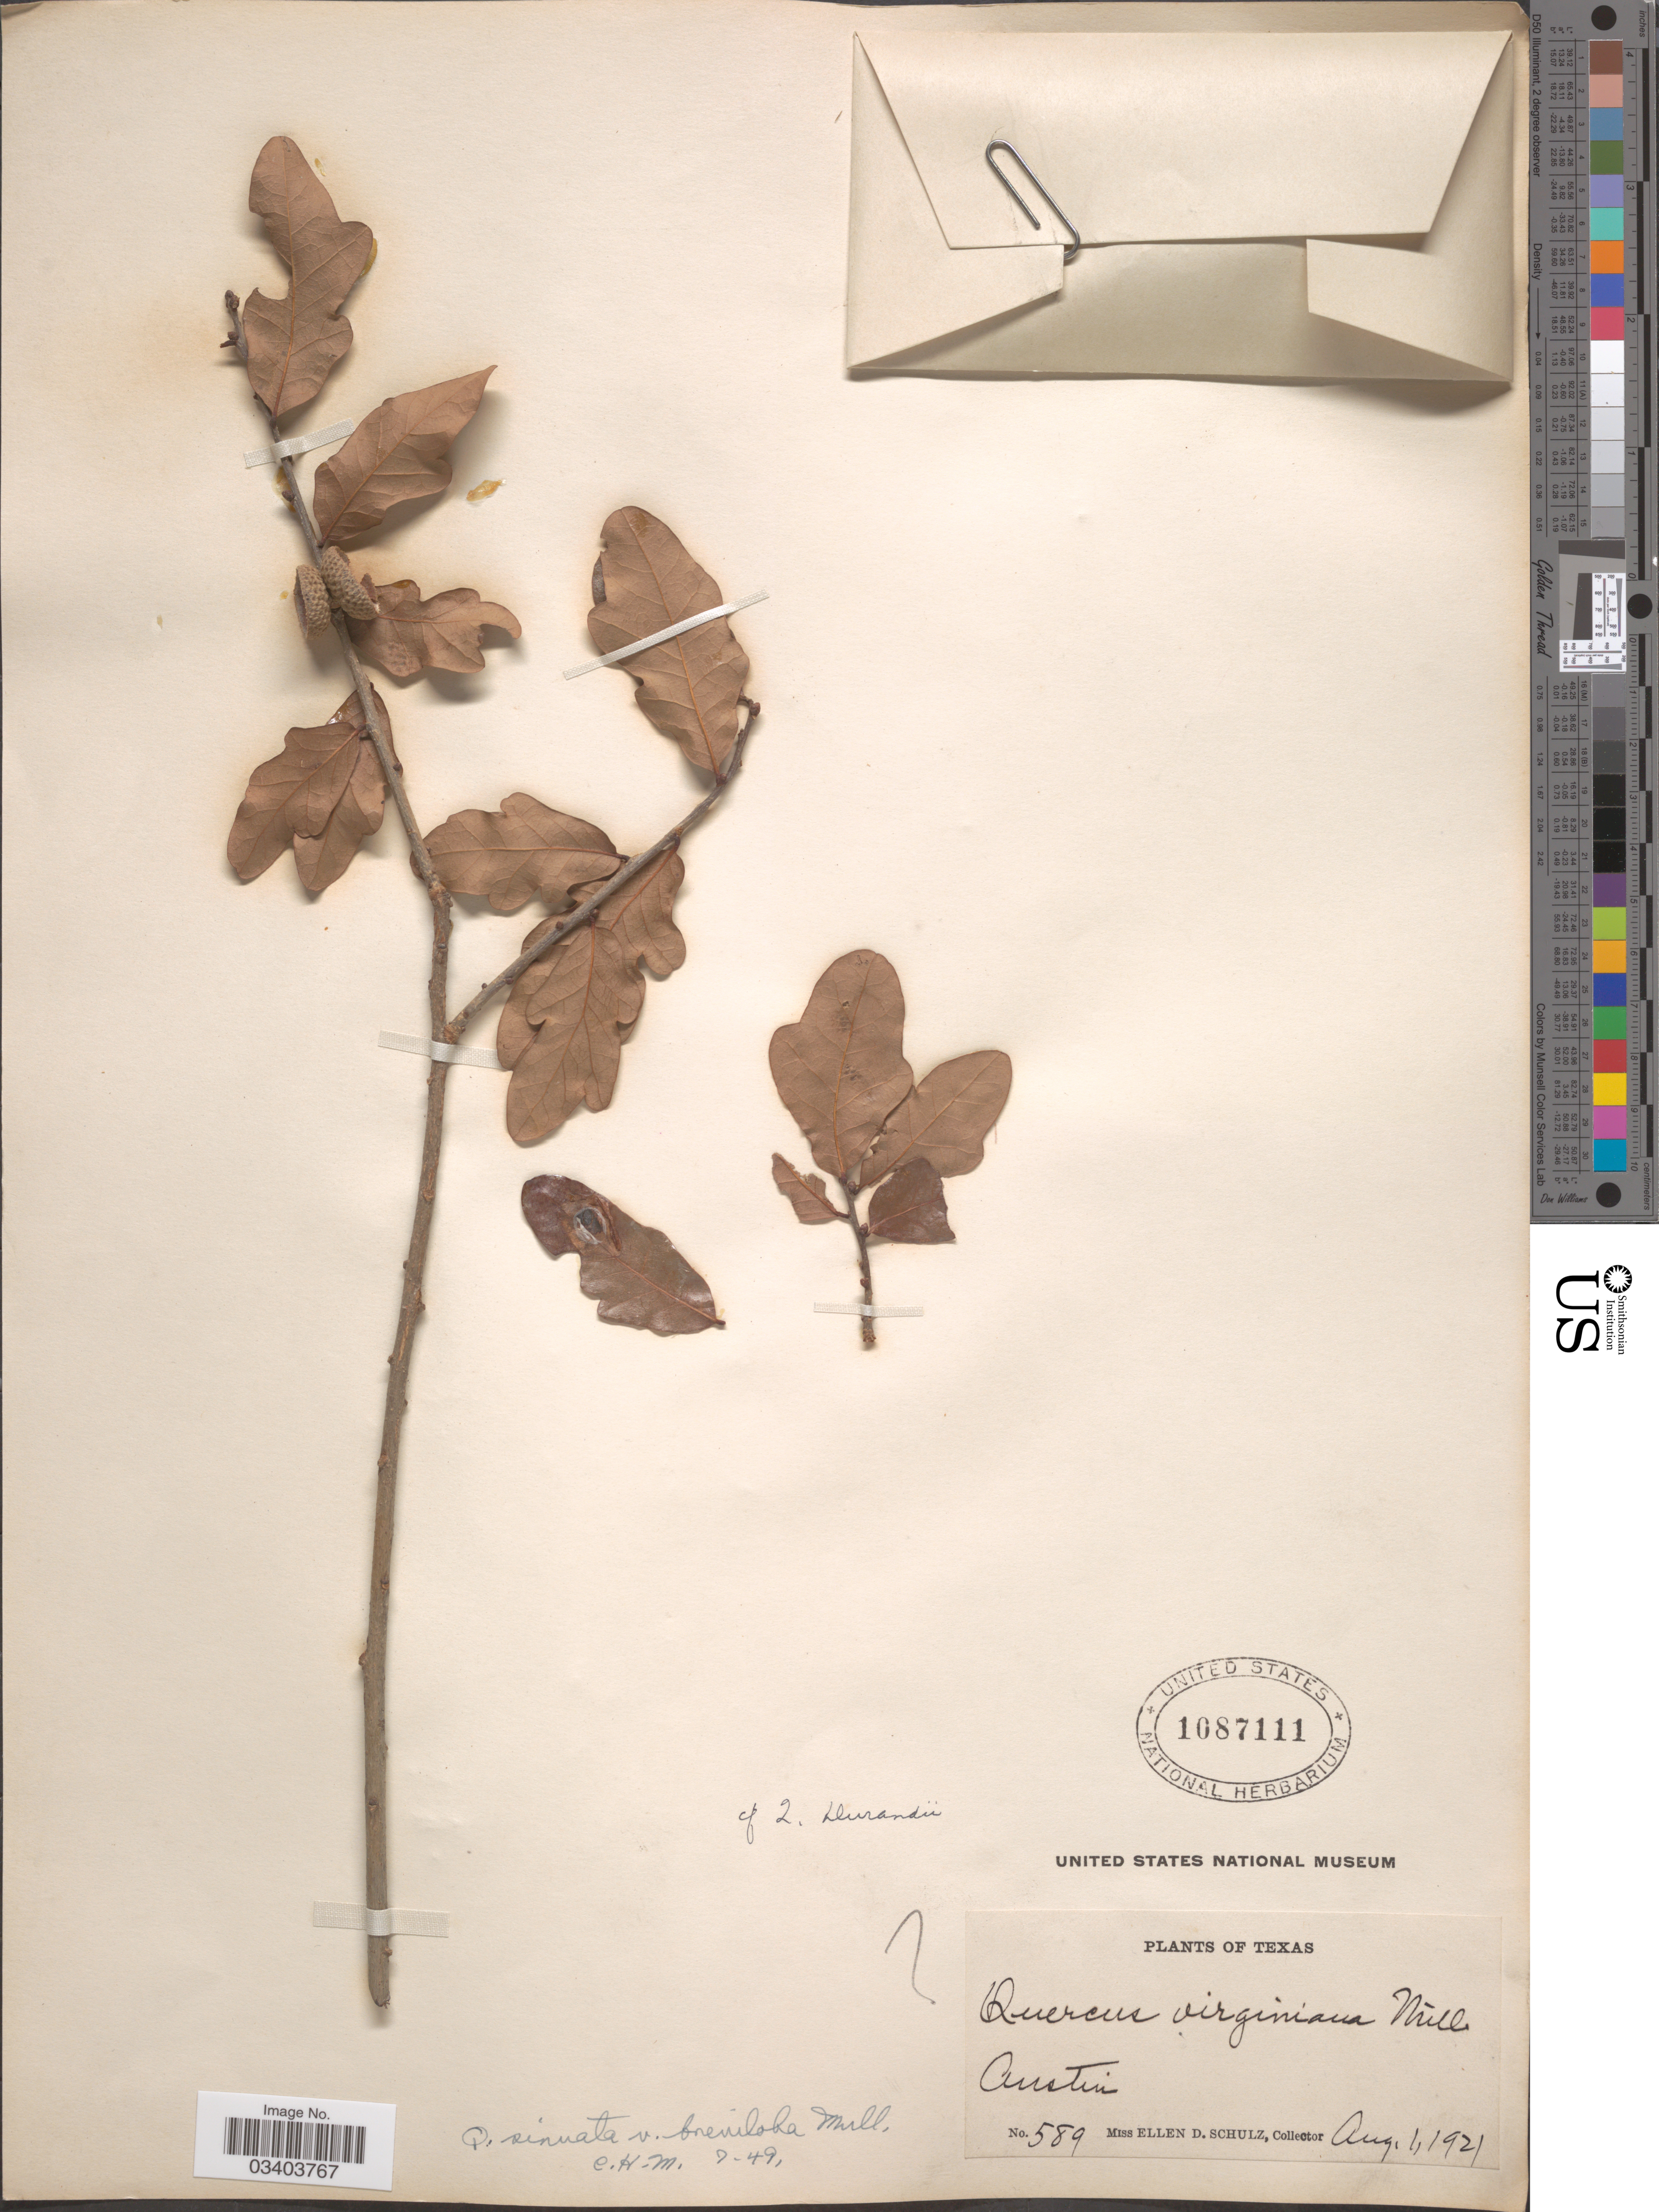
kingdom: Plantae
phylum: Tracheophyta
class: Magnoliopsida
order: Fagales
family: Fagaceae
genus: Quercus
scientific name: Quercus breviloba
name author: (Torr.) Sarg.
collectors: E. D. Schulz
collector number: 589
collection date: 1921-08-01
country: United States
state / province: Texas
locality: Austin.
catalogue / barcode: US 1087111